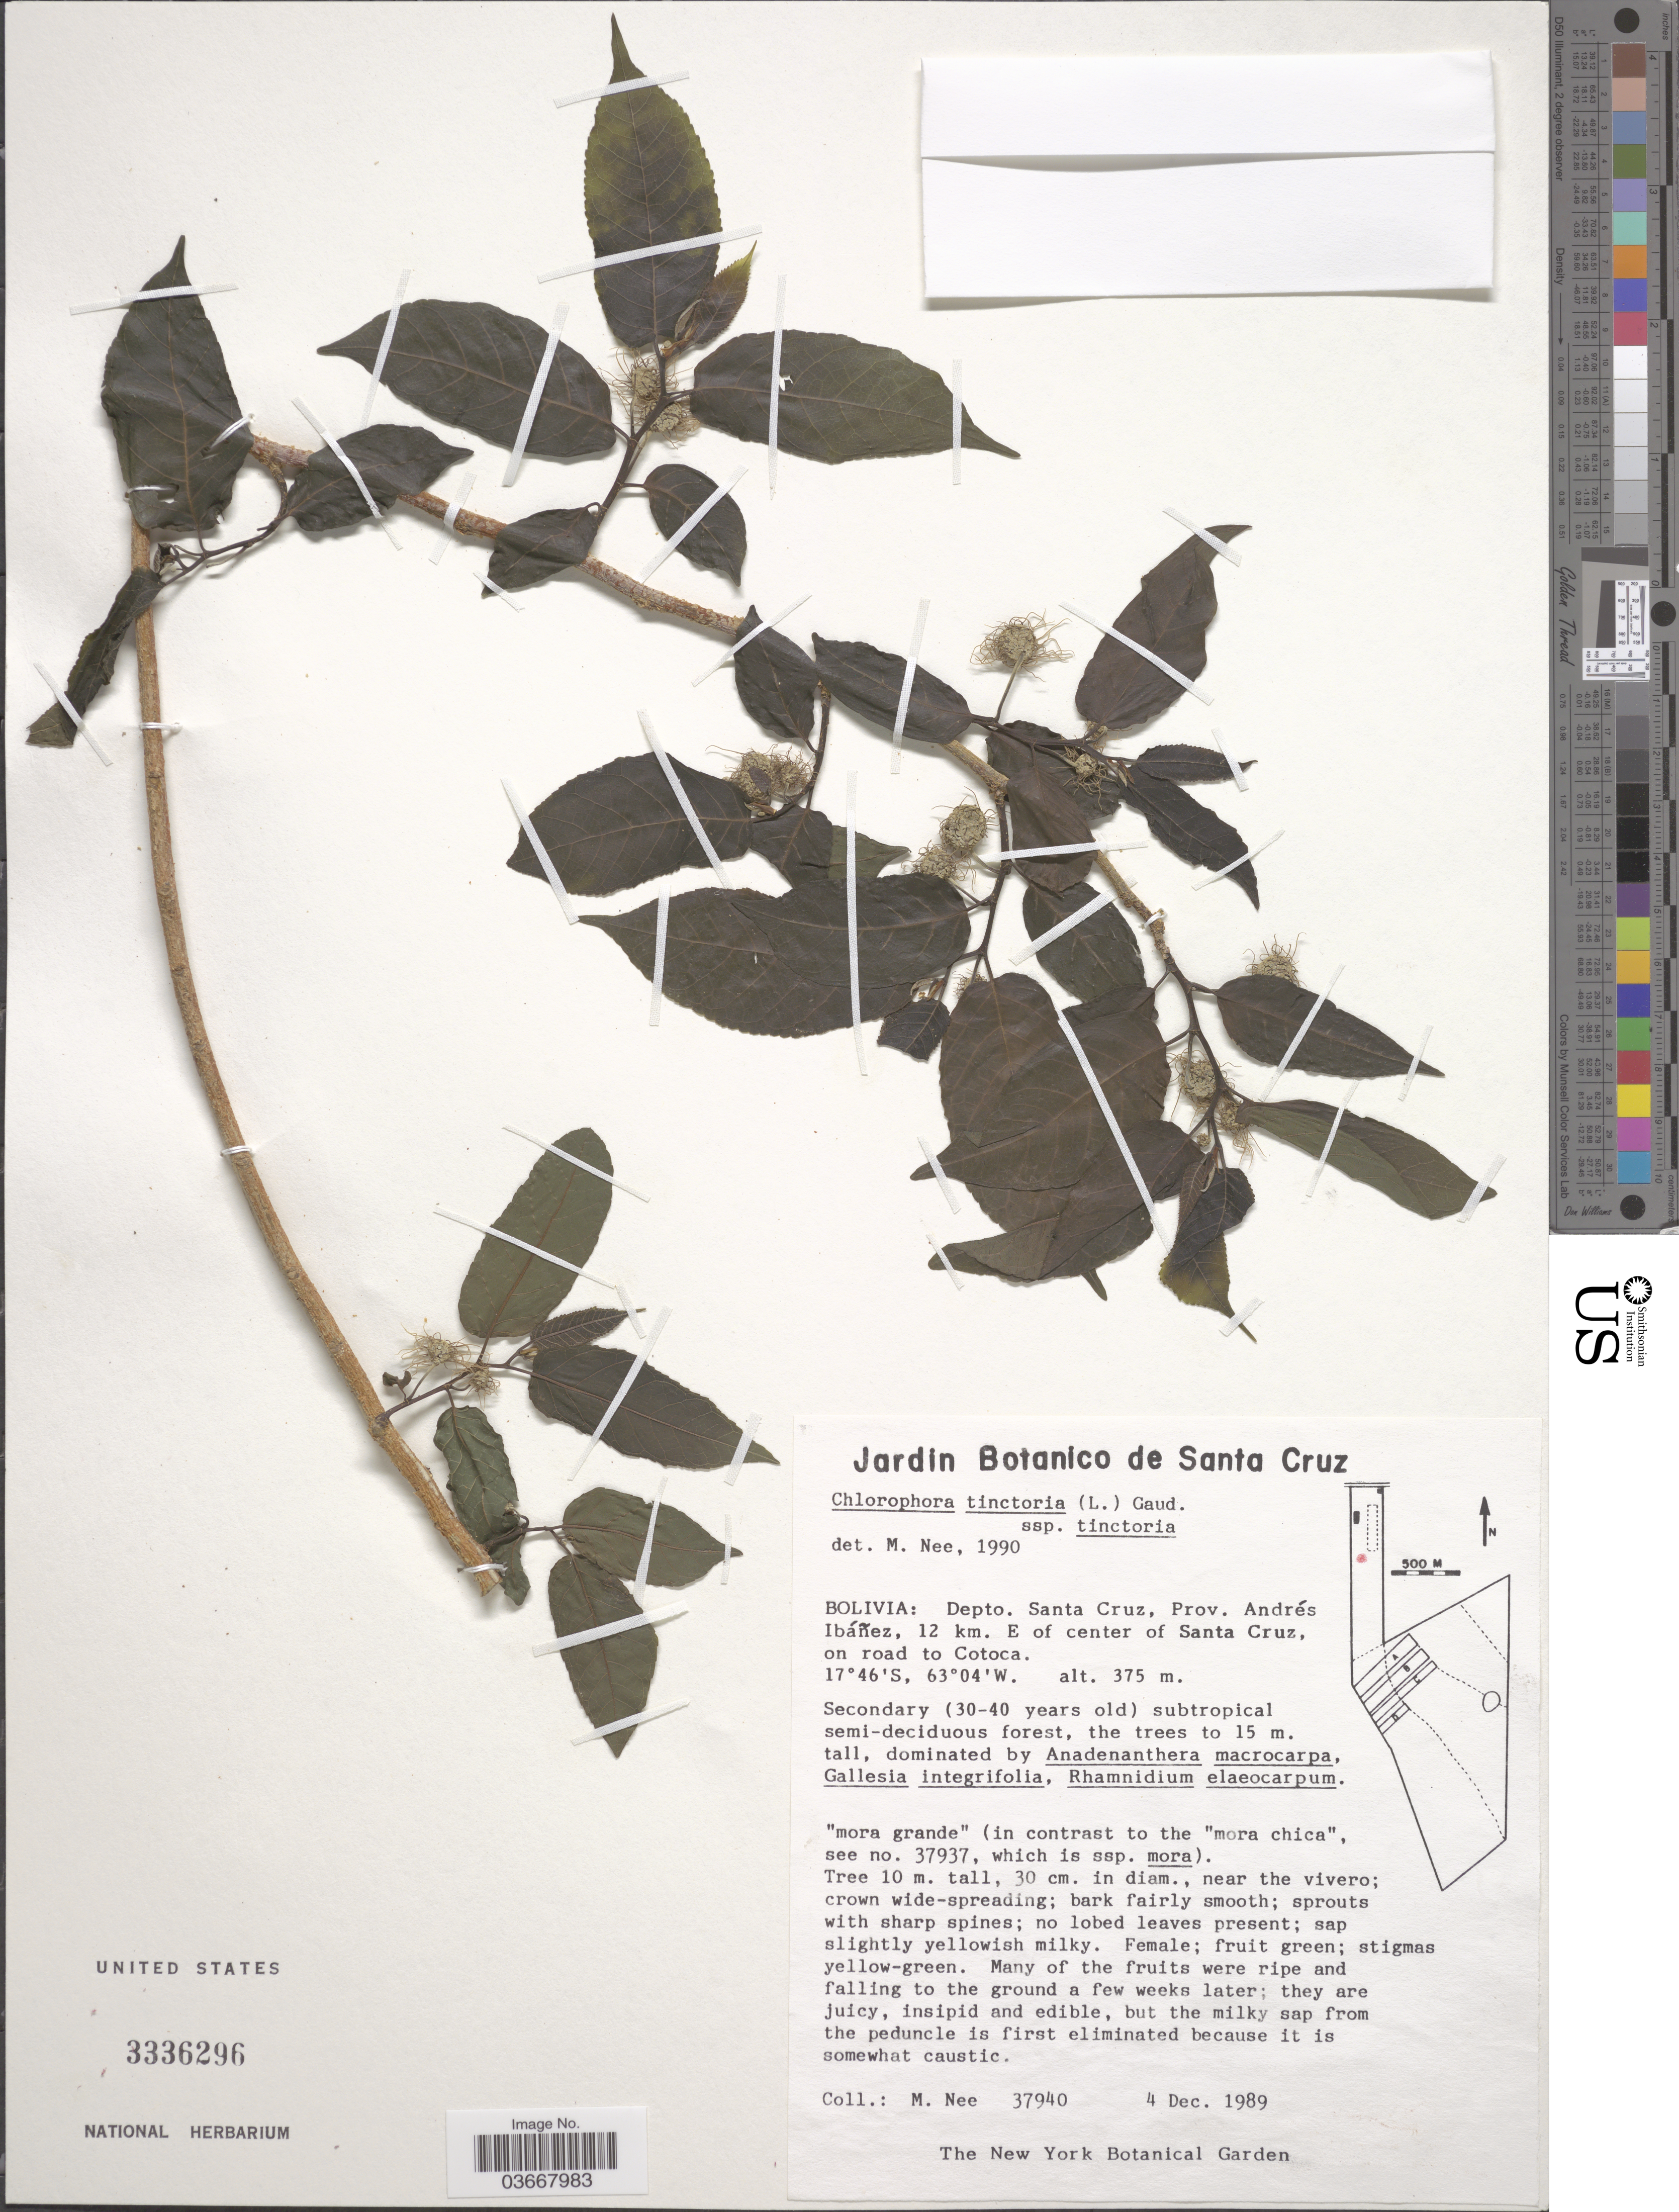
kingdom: Plantae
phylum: Tracheophyta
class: Magnoliopsida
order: Rosales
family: Moraceae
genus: Maclura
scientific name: Maclura tinctoria subsp. tinctoria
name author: (L.) D. Don ex Steud.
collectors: M. Nee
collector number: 37940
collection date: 1989-12-04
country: Bolivia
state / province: Santa Cruz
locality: Depto. Santa Cruz, Prov. Andrés Ibáñez, 12 km. E of center of Santa Cruz, on road to Cotoca.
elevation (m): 375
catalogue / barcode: US 3336296